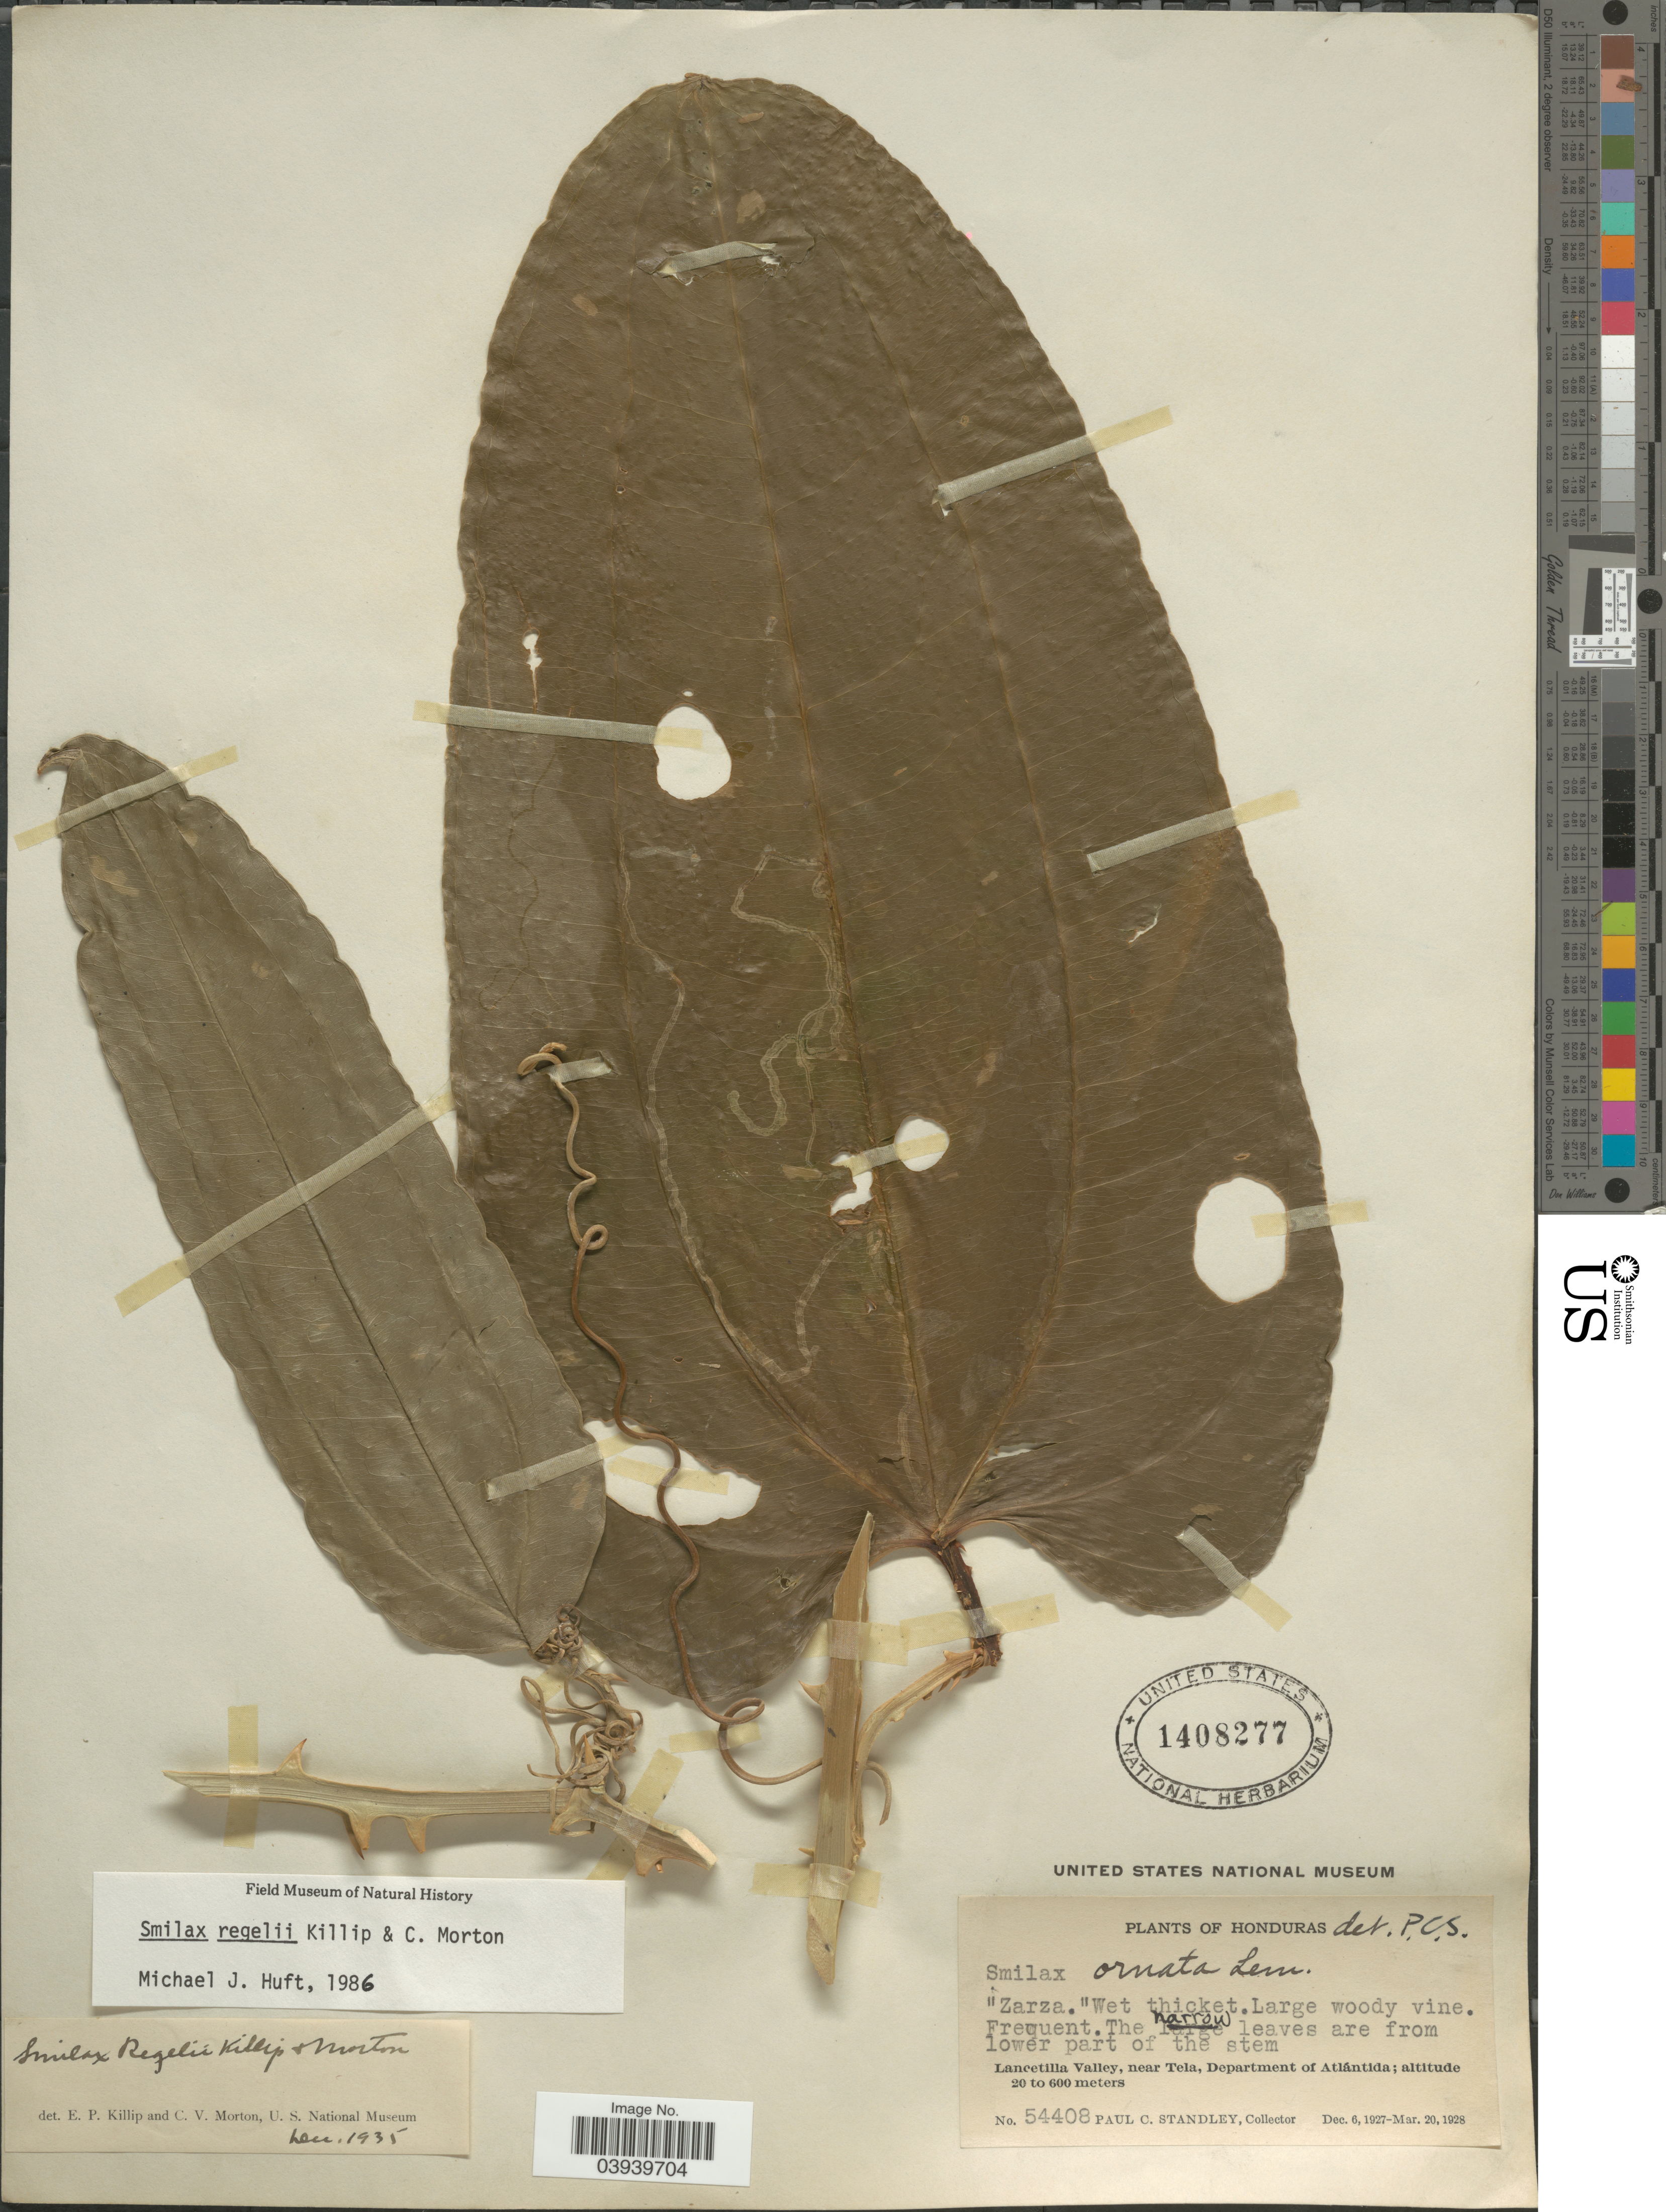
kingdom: Plantae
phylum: Tracheophyta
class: Liliopsida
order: Liliales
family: Smilacaceae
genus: Smilax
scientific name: Smilax regelii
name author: Killip & C.V. Morton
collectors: P. C. Standley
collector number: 54408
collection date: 1927-12-06/1928-03-20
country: Honduras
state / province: Atlantida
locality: Lancetilla Valley, near Tela, Department of Atlántida.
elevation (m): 20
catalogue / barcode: US 1408277